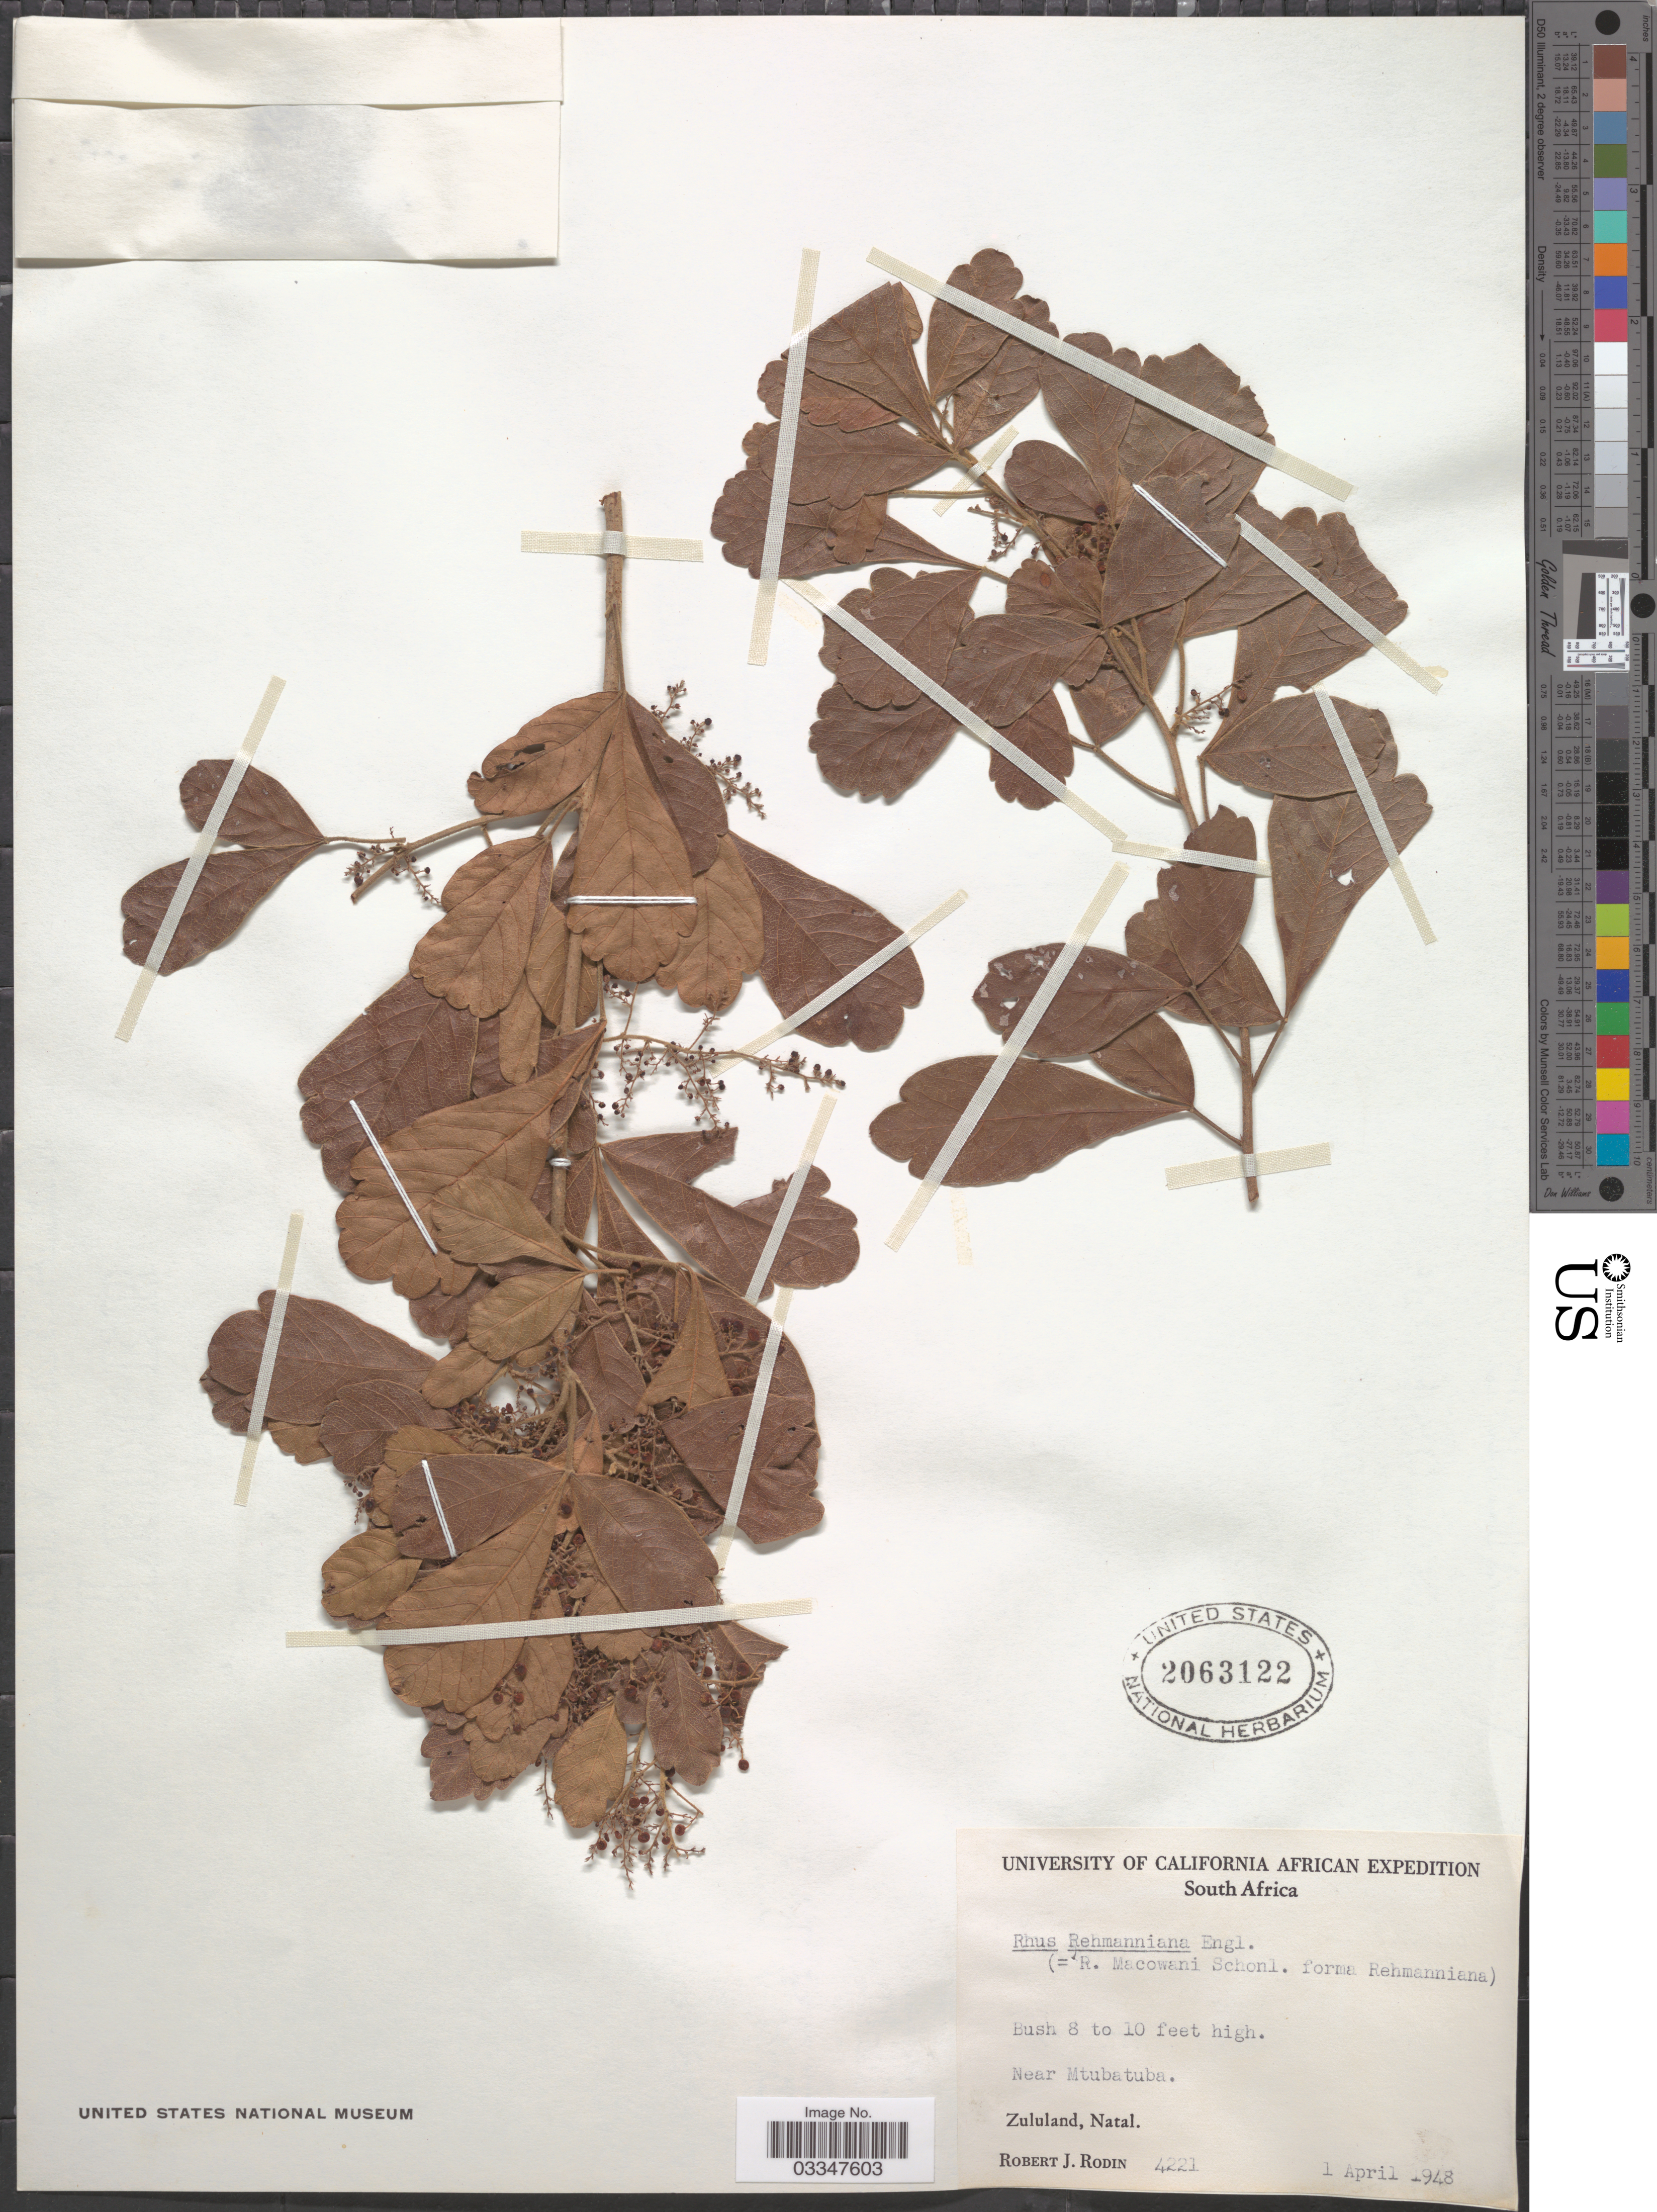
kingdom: Plantae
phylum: Tracheophyta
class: Magnoliopsida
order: Sapindales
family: Anacardiaceae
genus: Rhus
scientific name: Rhus rehmanniana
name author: Engl.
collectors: R. J. Rodin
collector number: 4221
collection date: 1948-04-01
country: South Africa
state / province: KwaZulu-Natal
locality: Near Mtubatuba. Zululand, Natal.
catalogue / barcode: US 2063122